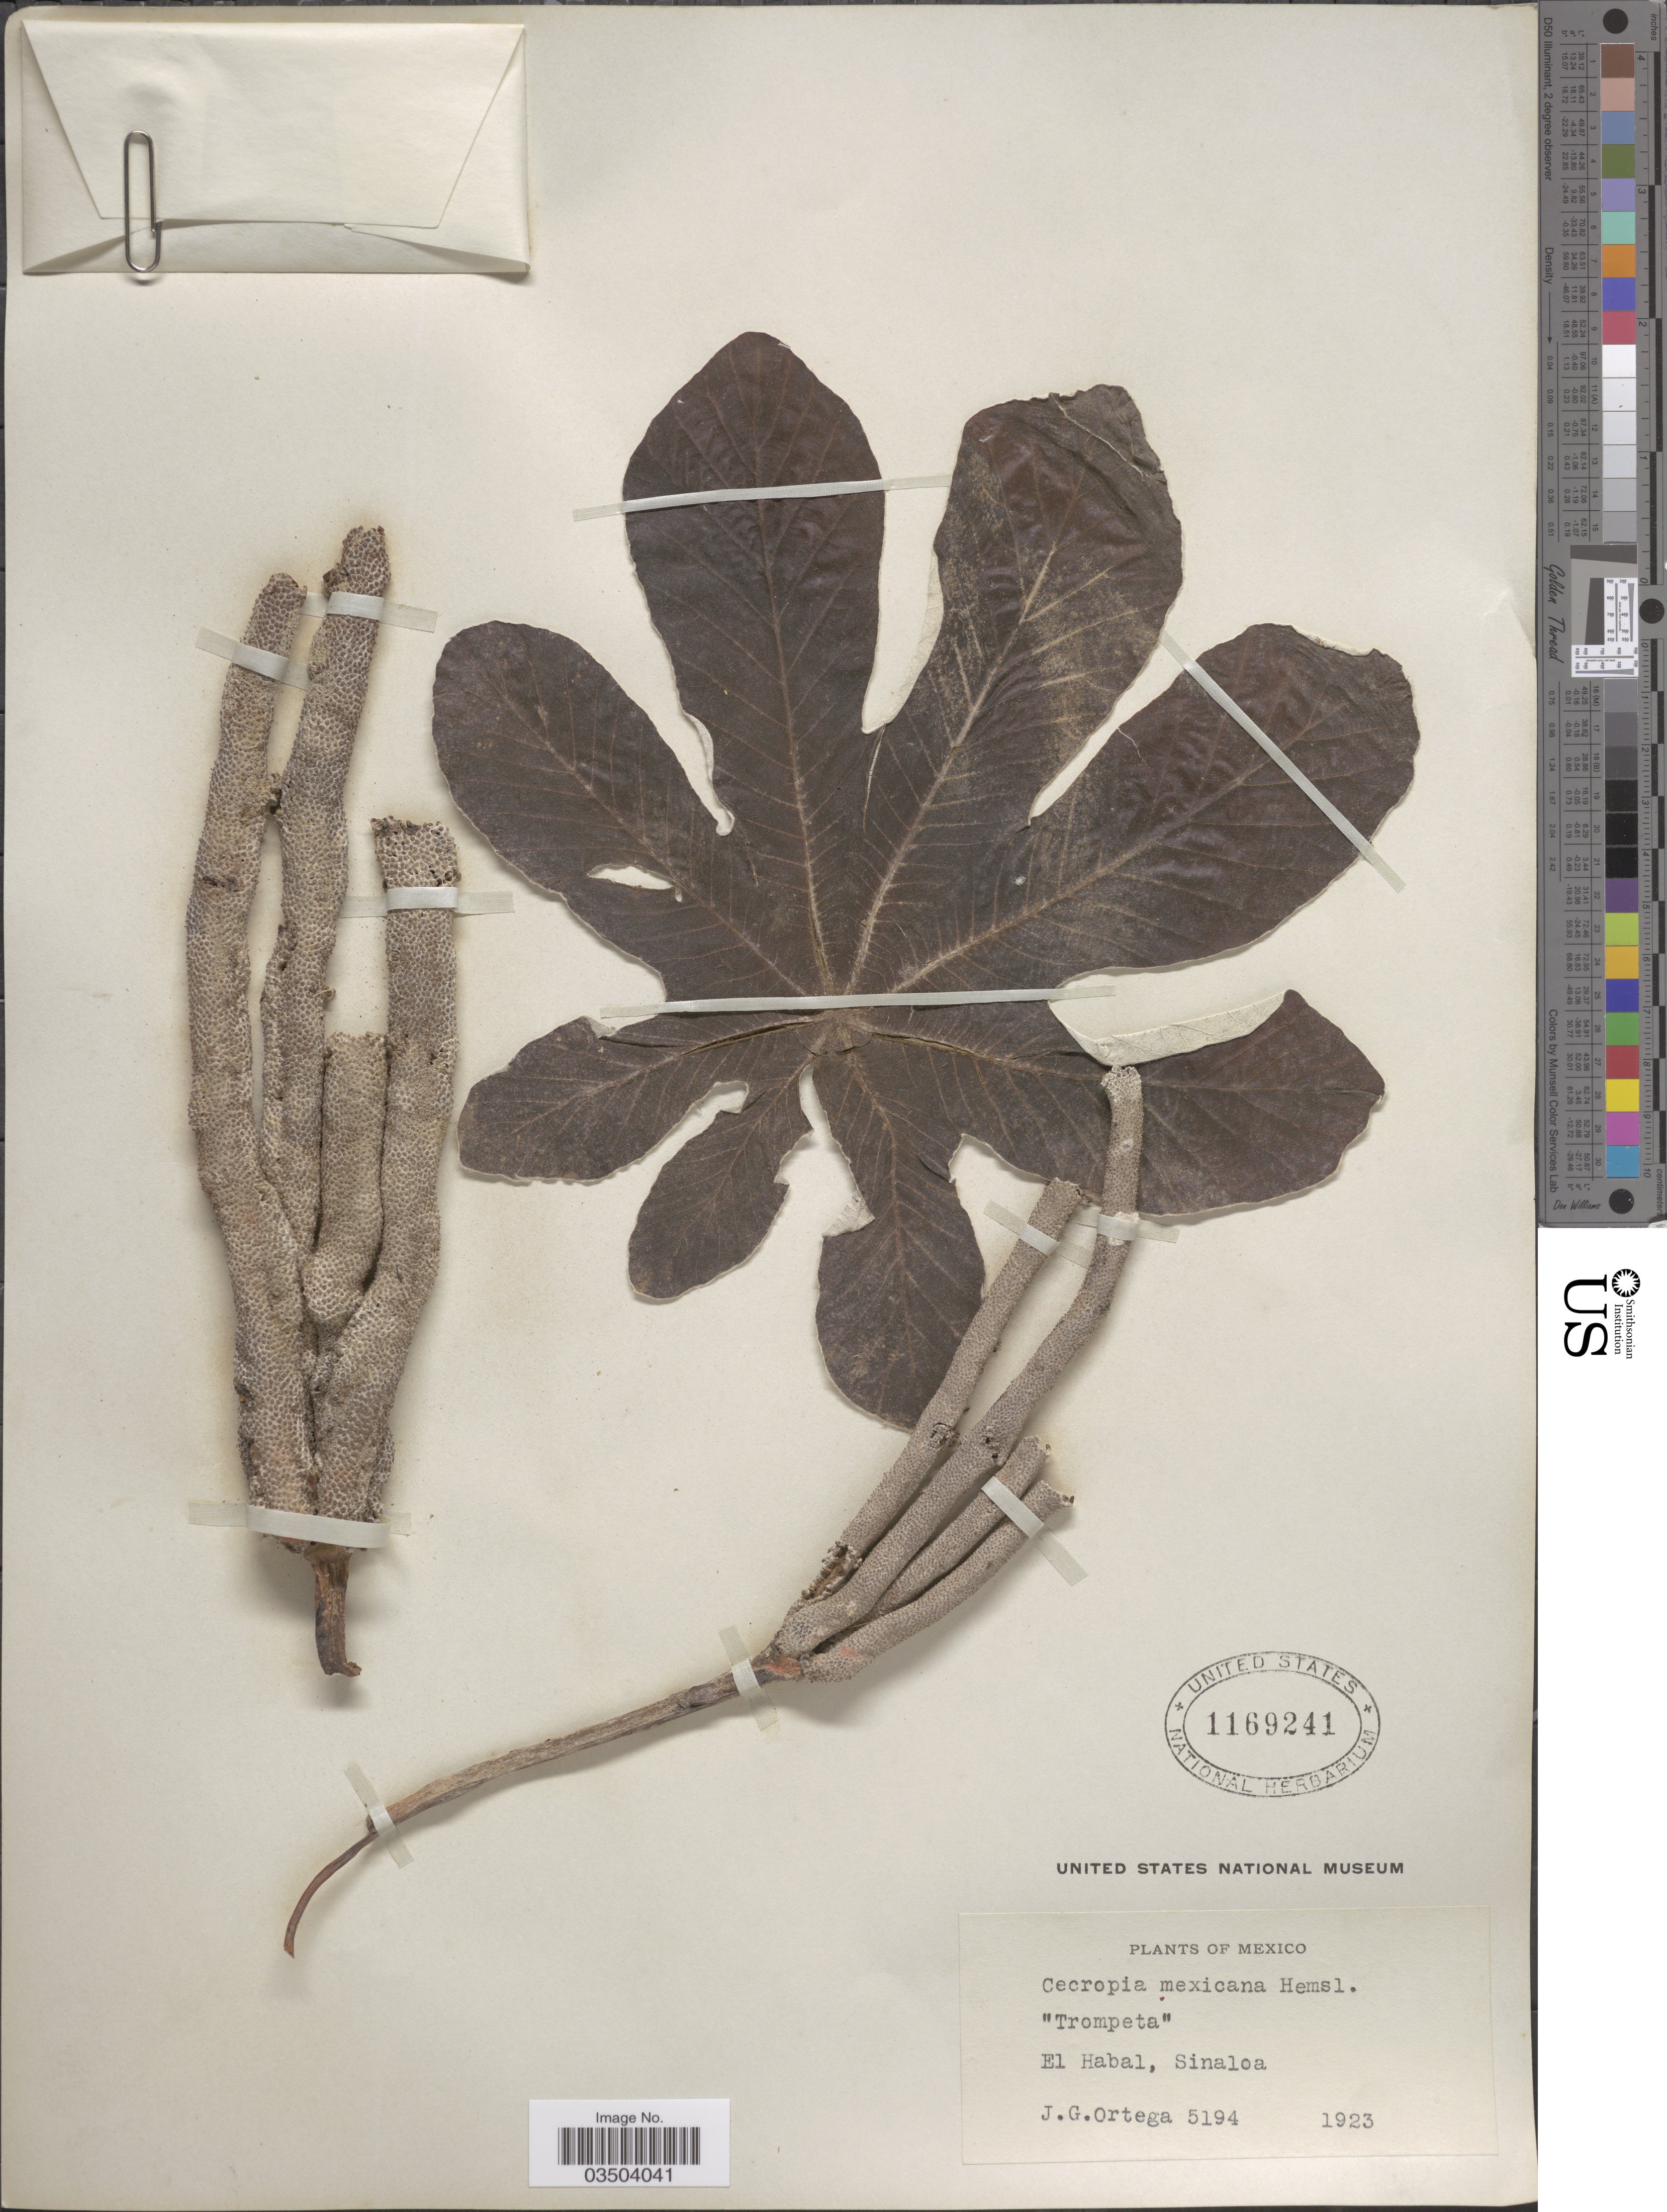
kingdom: Plantae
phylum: Tracheophyta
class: Magnoliopsida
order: Rosales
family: Urticaceae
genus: Cecropia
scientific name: Cecropia obtusifolia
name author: Bertol.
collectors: J. Ortega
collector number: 5194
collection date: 1923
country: Mexico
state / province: Sinaloa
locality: El Habal.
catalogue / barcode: US 1169241